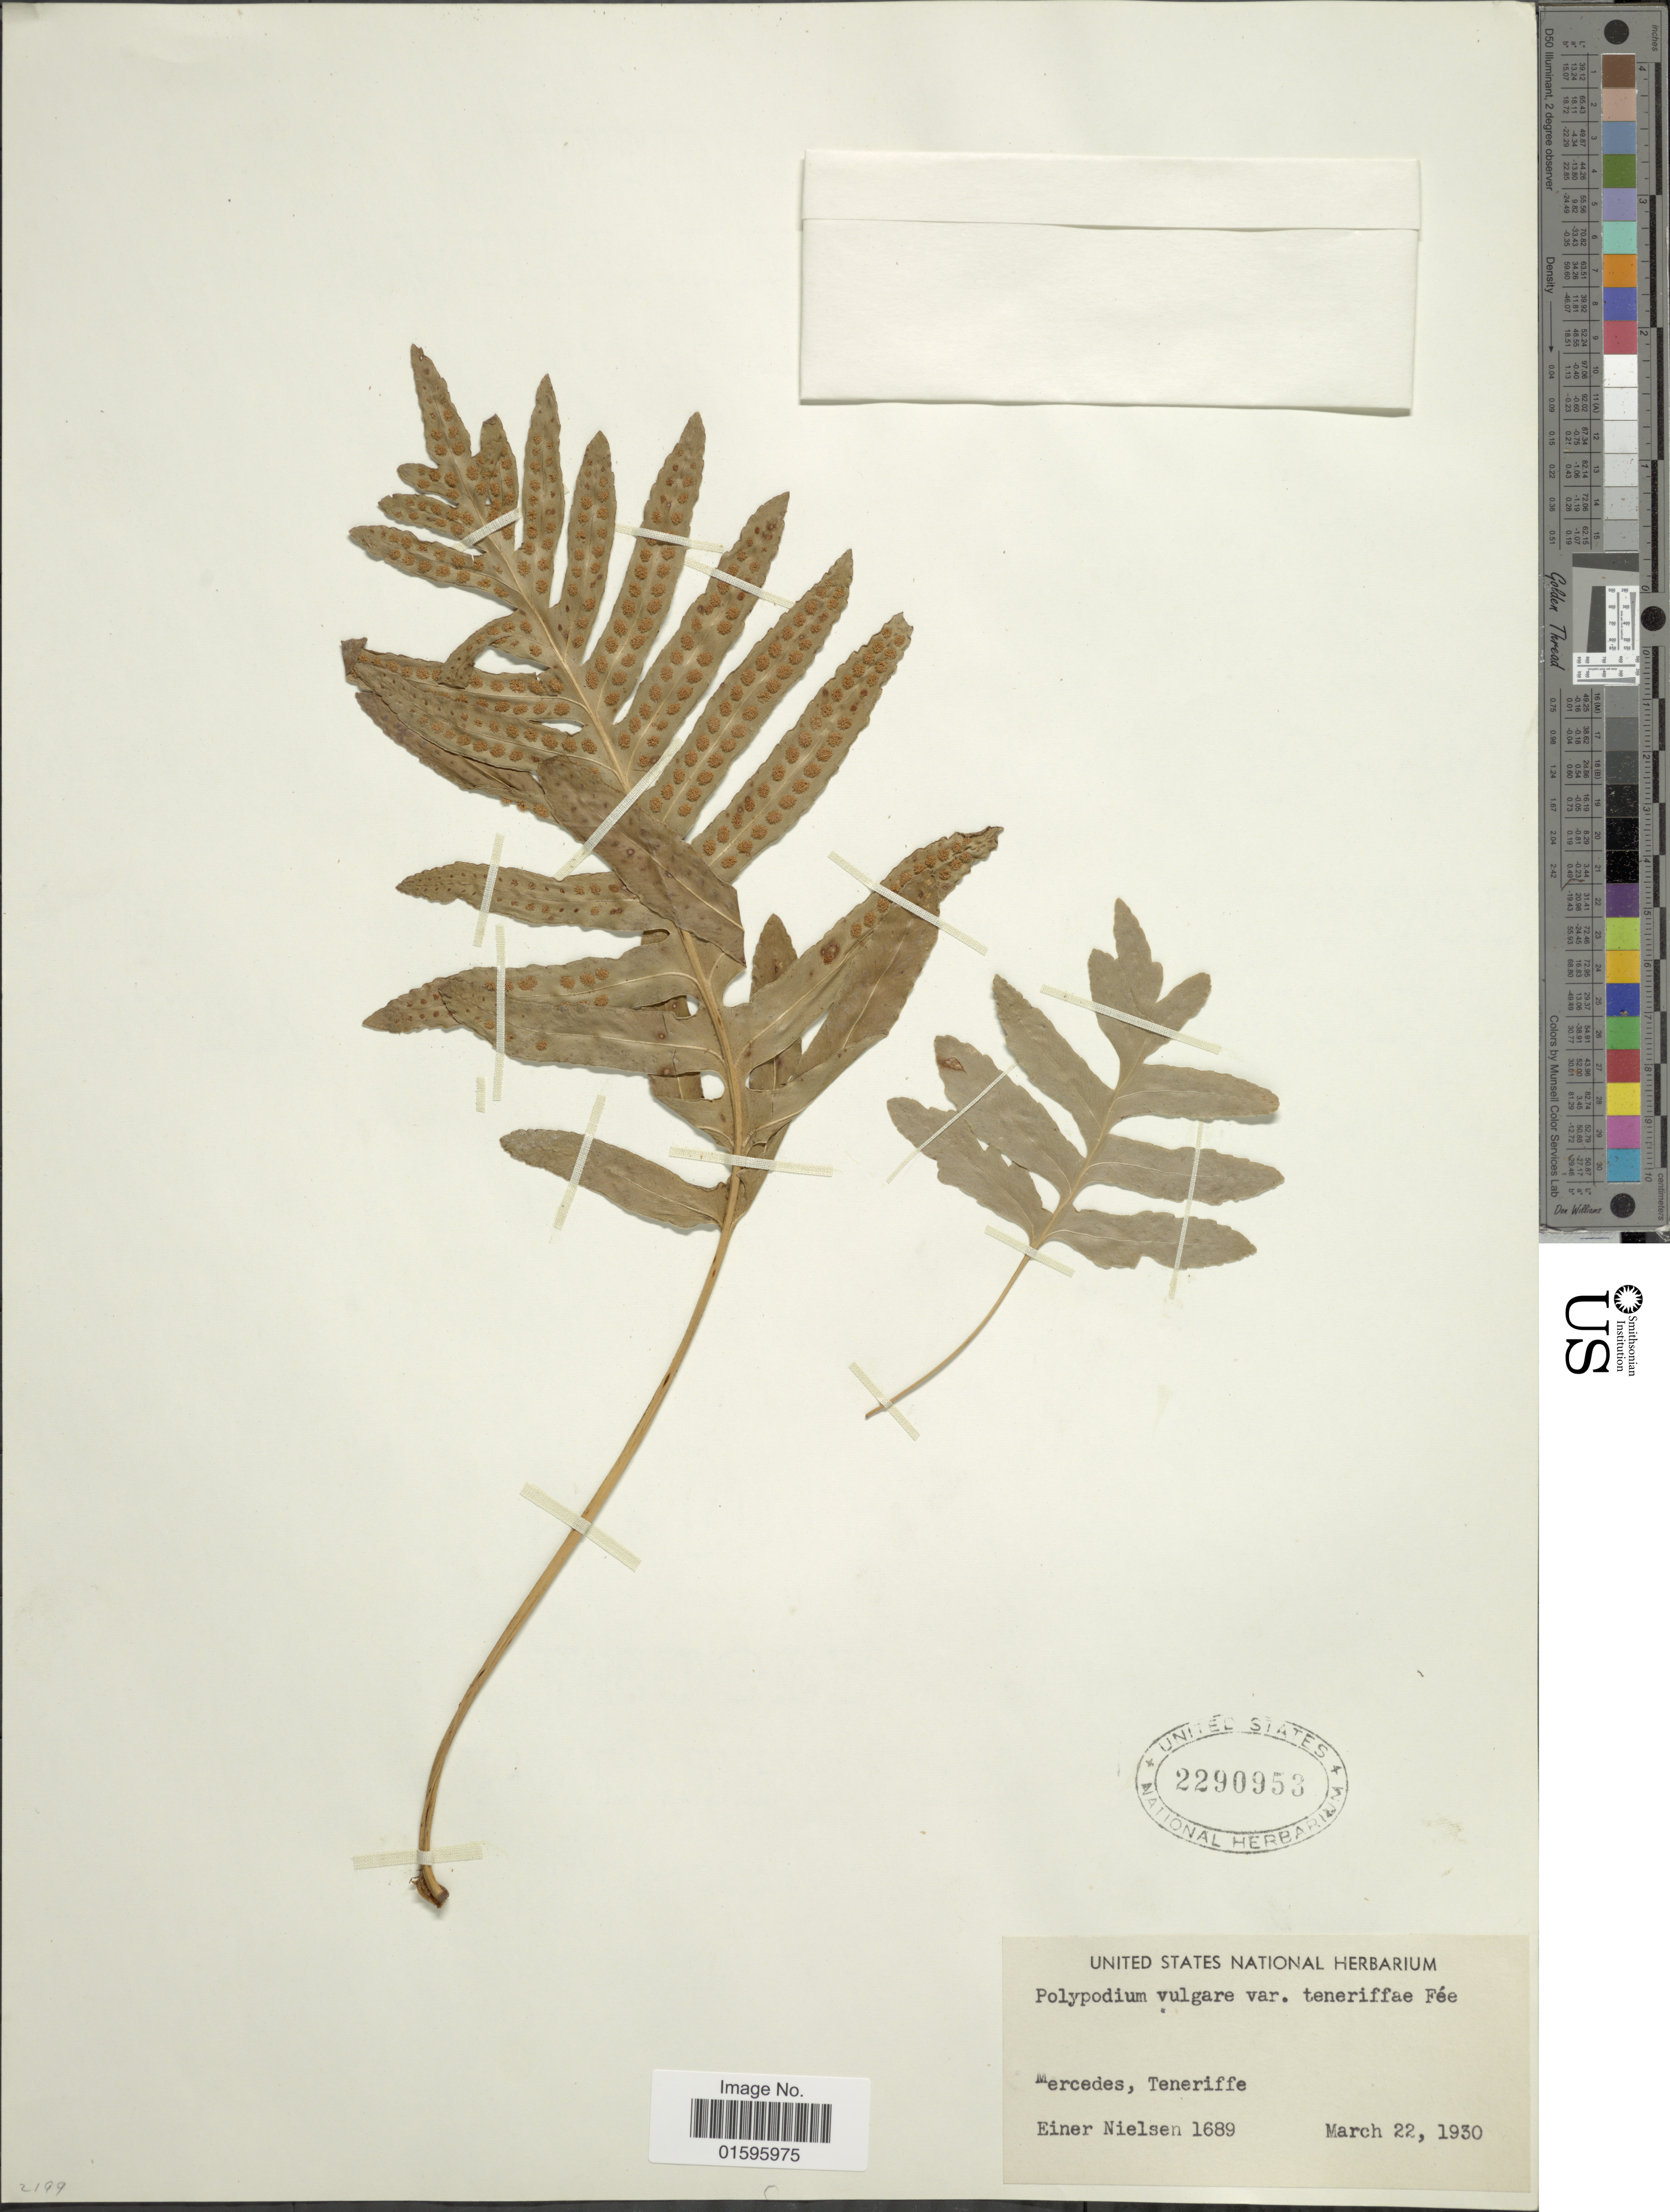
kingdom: Plantae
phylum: Tracheophyta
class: Polypodiopsida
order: Polypodiales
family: Polypodiaceae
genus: Polypodium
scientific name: Polypodium vulgare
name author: L.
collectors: E. Nielsen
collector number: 1689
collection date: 1930-03-22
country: Spain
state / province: Canarias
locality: Mercedes, Teneriffe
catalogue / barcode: US 2290953